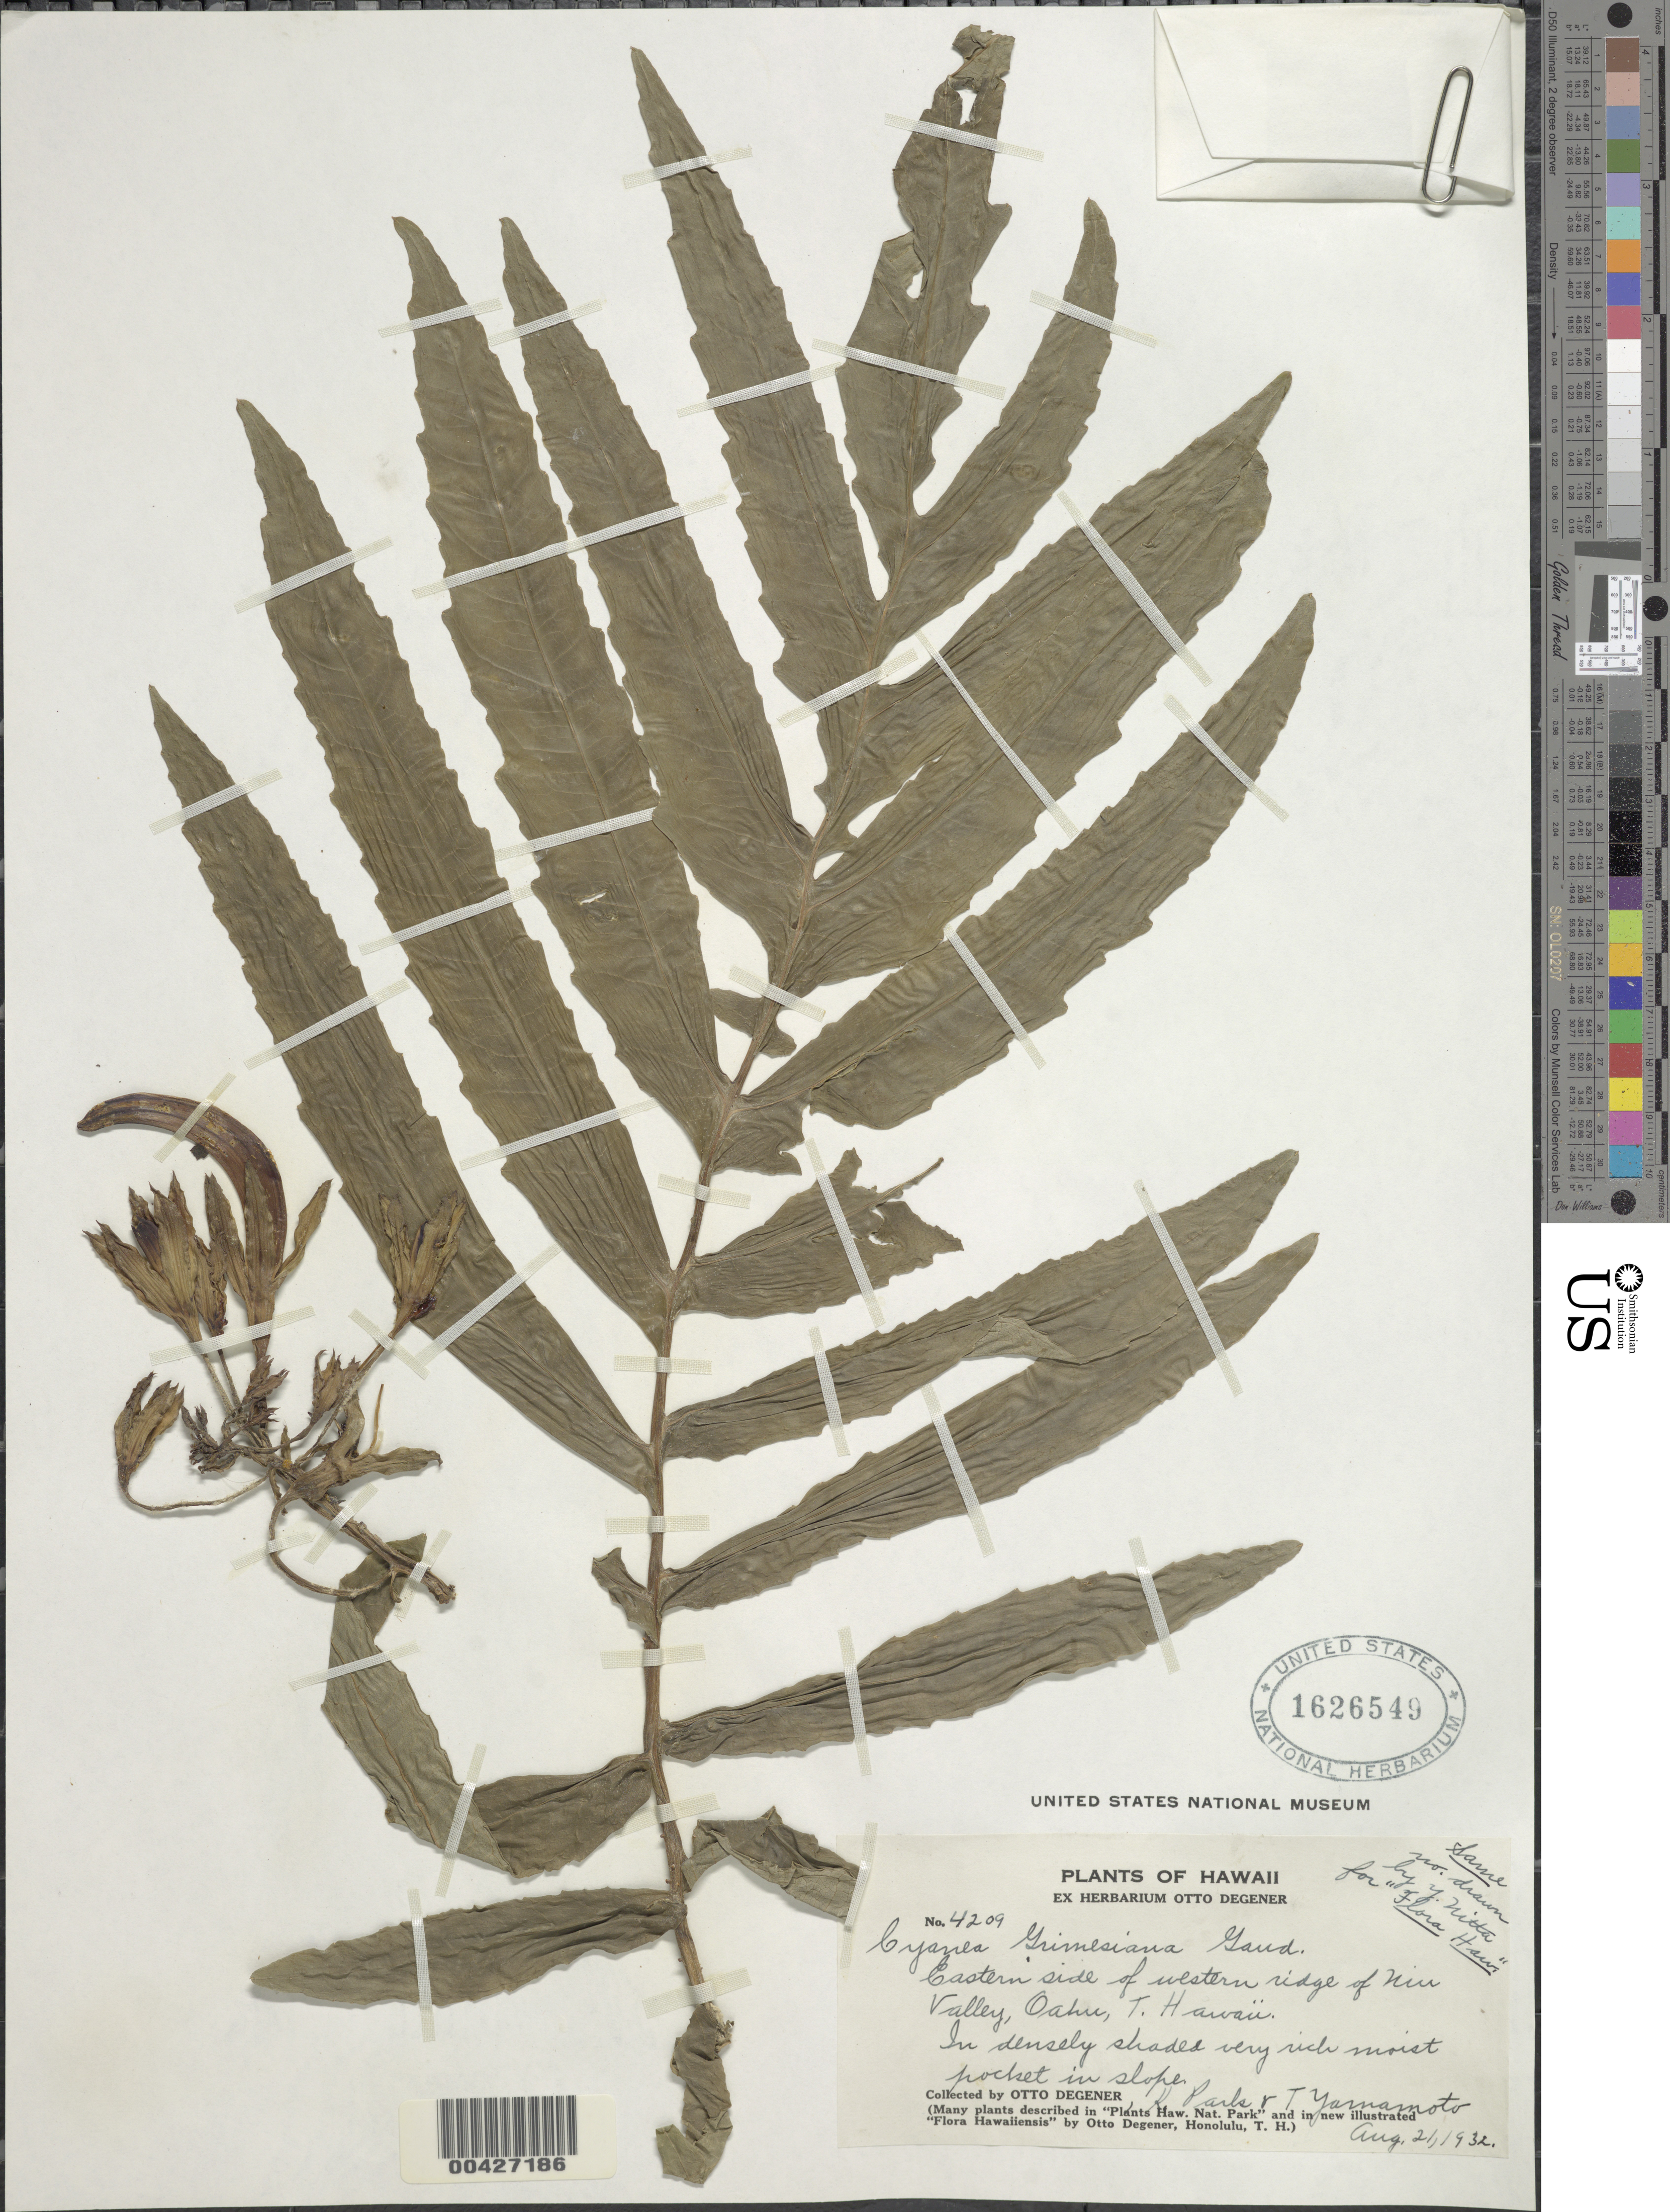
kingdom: Plantae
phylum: Tracheophyta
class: Magnoliopsida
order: Asterales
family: Campanulaceae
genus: Cyanea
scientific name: Cyanea grimesiana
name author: Gaudich.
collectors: O. Degener, K. Park & T. Yamamoto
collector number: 4209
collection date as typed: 21 Aug 1932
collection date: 1932-08-21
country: United States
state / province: Hawaii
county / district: Honolulu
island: Oahu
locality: Eastern side of western ridge of Niu Valley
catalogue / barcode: US 1626549